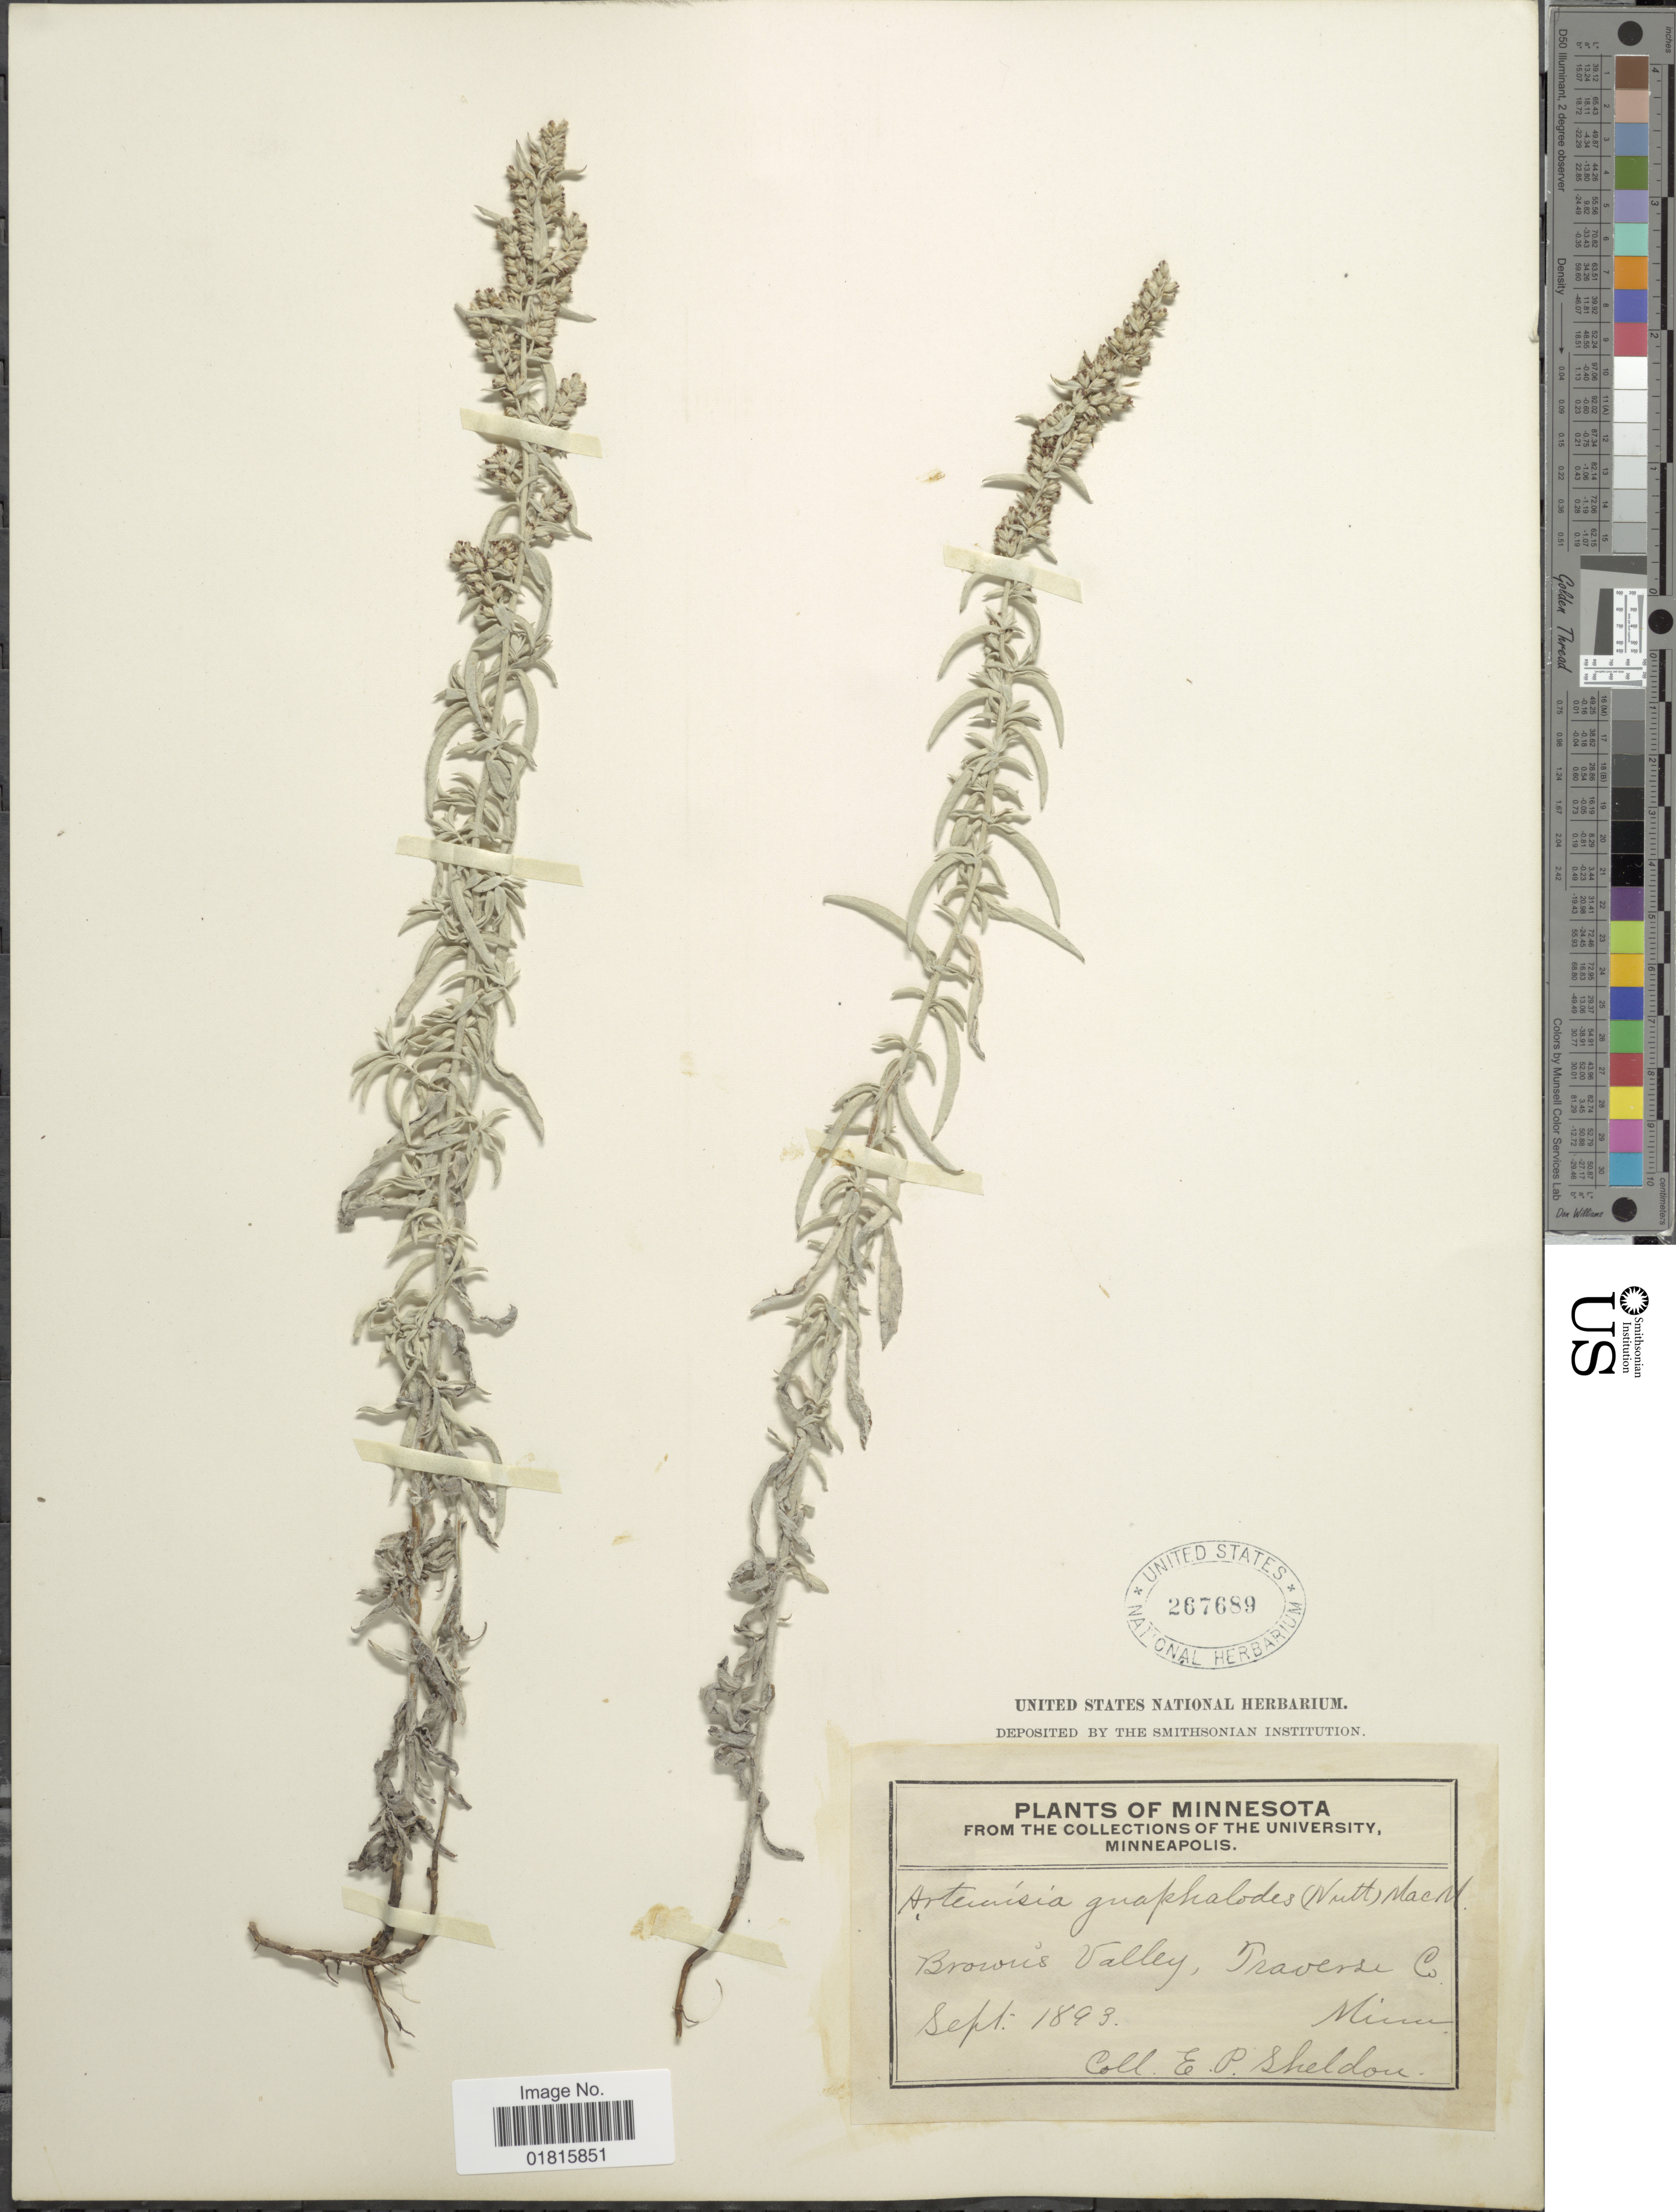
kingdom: Plantae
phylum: Tracheophyta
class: Magnoliopsida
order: Asterales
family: Asteraceae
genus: Artemisia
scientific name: Artemisia gnaphaloides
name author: Nutt.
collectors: E. P. Sheldon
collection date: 1893-09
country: United States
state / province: Minnesota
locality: Brown's Valley, Traverse Co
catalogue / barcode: US 267689